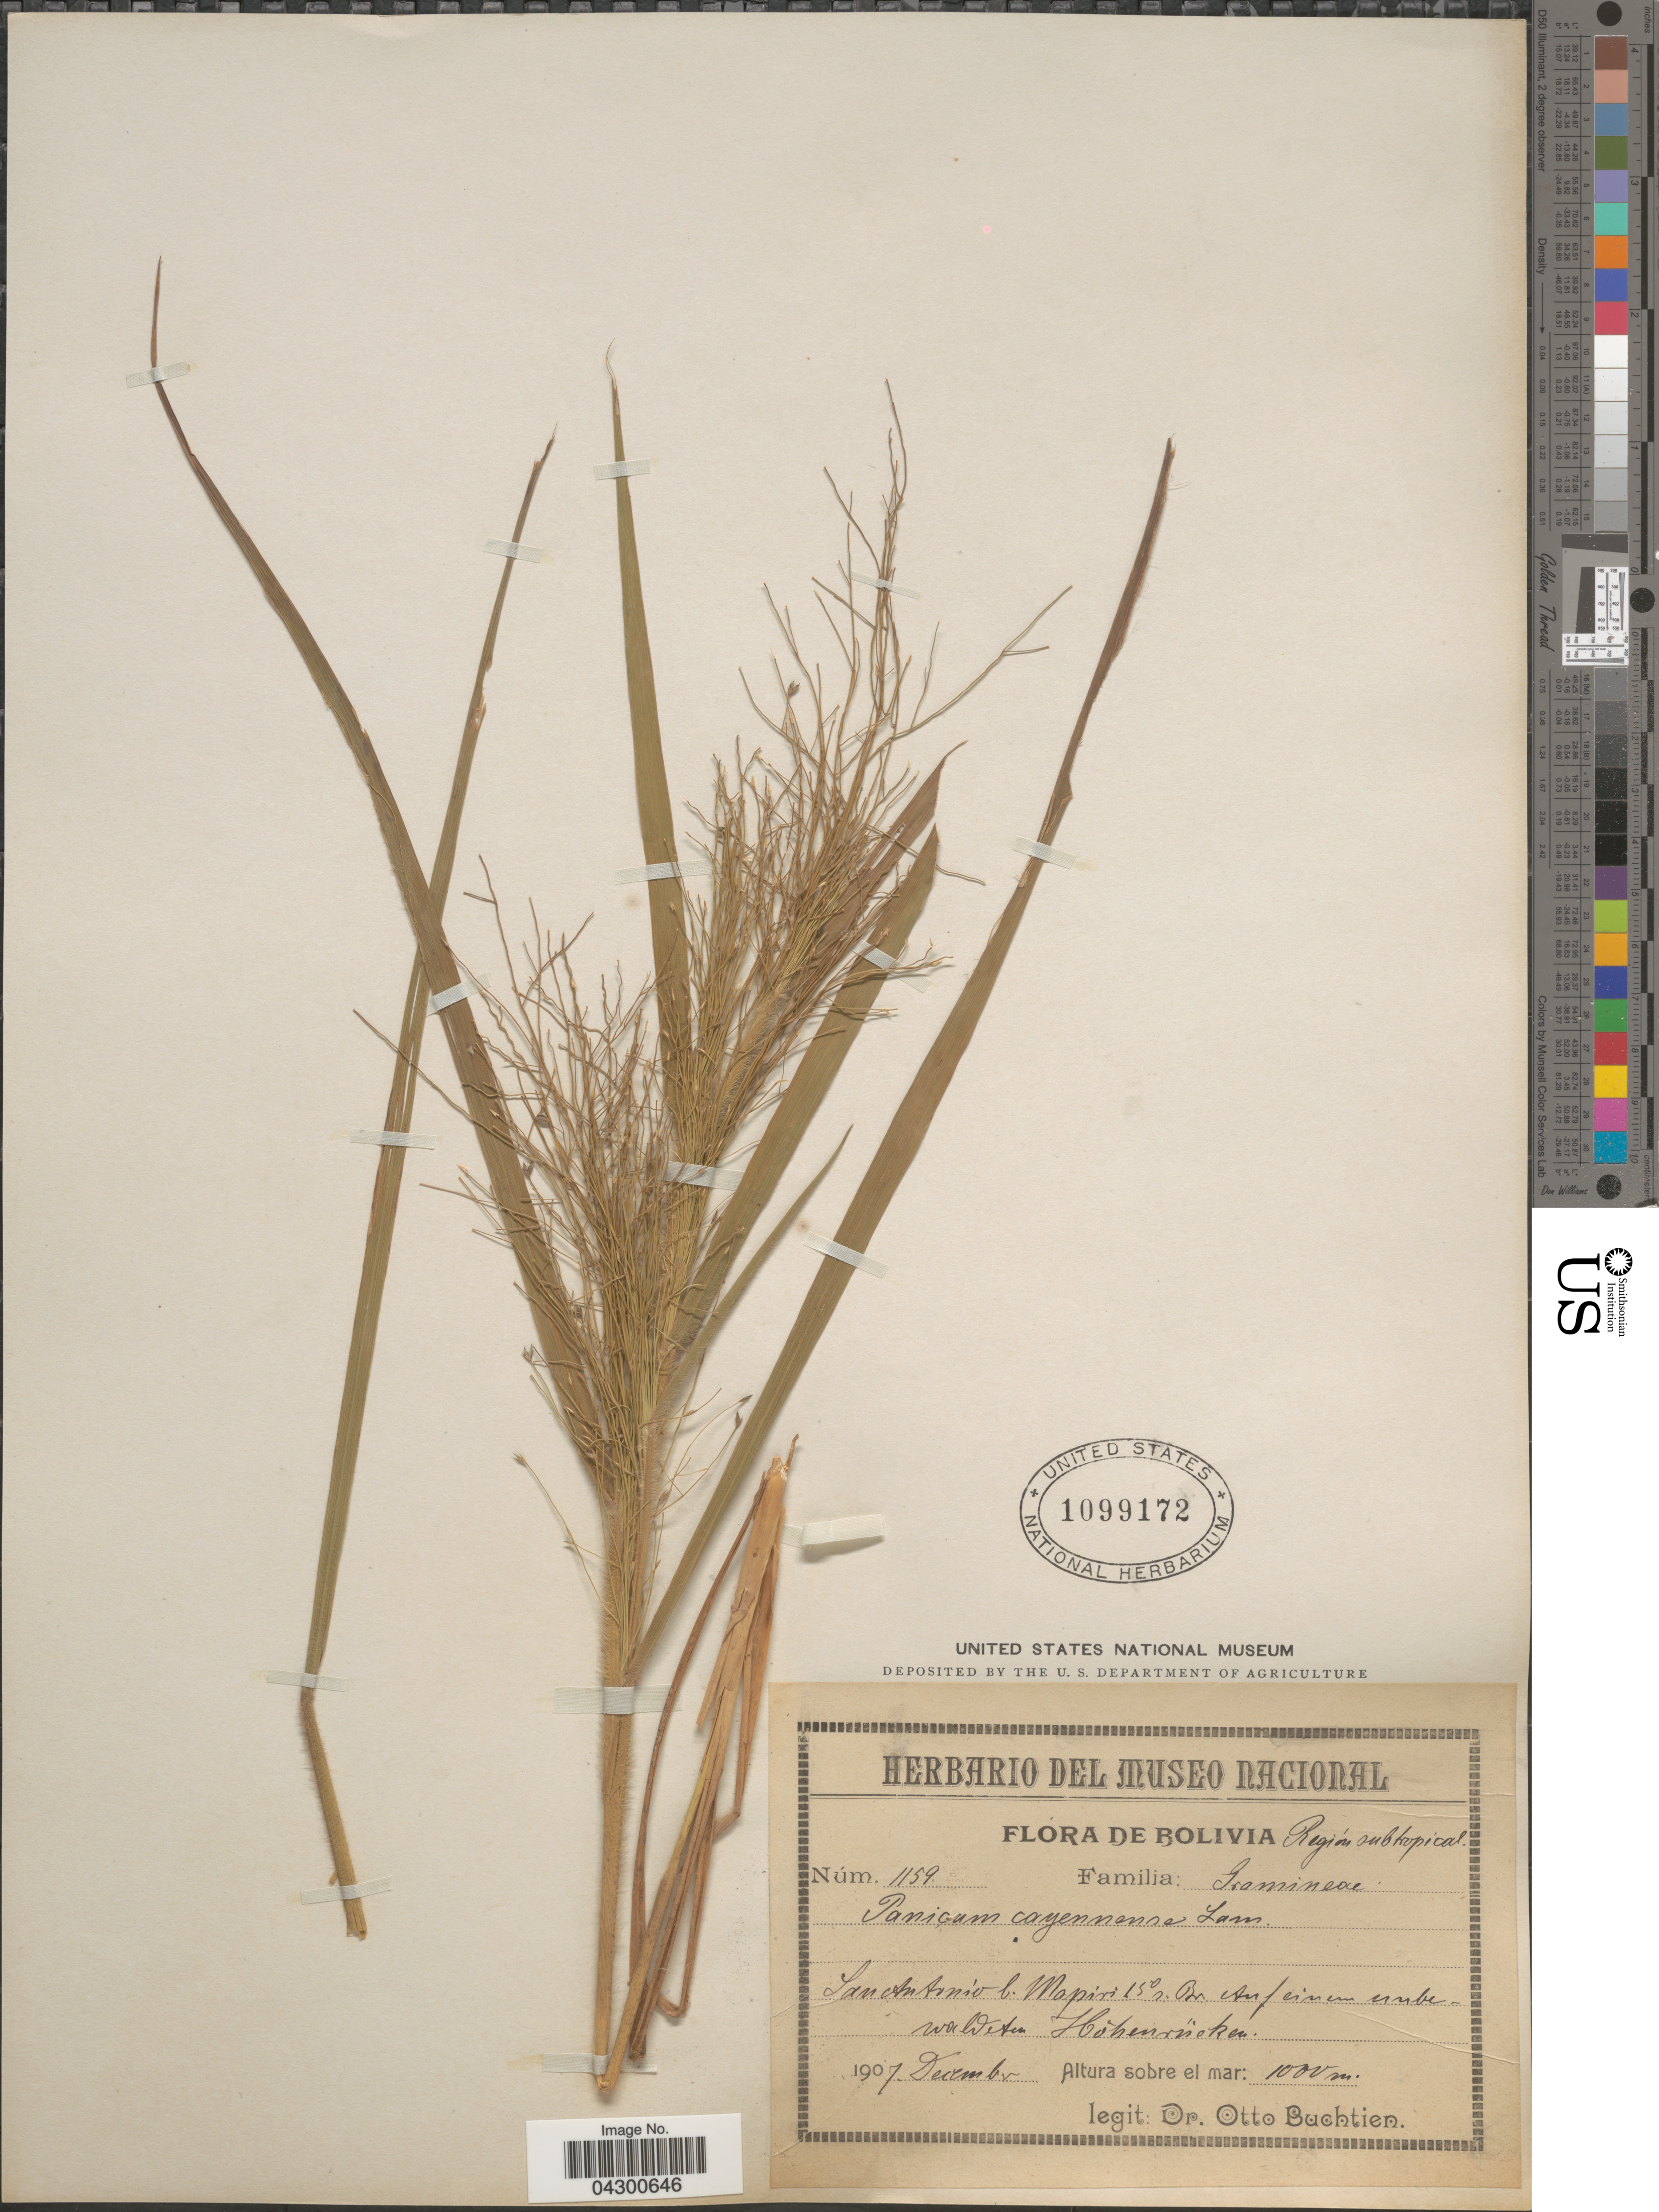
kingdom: Plantae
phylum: Tracheophyta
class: Liliopsida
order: Poales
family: Poaceae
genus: Panicum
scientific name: Panicum rudgei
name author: Roem. & Schult.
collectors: O. Buchtien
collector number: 1159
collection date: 1907-12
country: Bolivia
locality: San Antonio b. Mapiri 15°.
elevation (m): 1000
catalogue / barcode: US 1099172